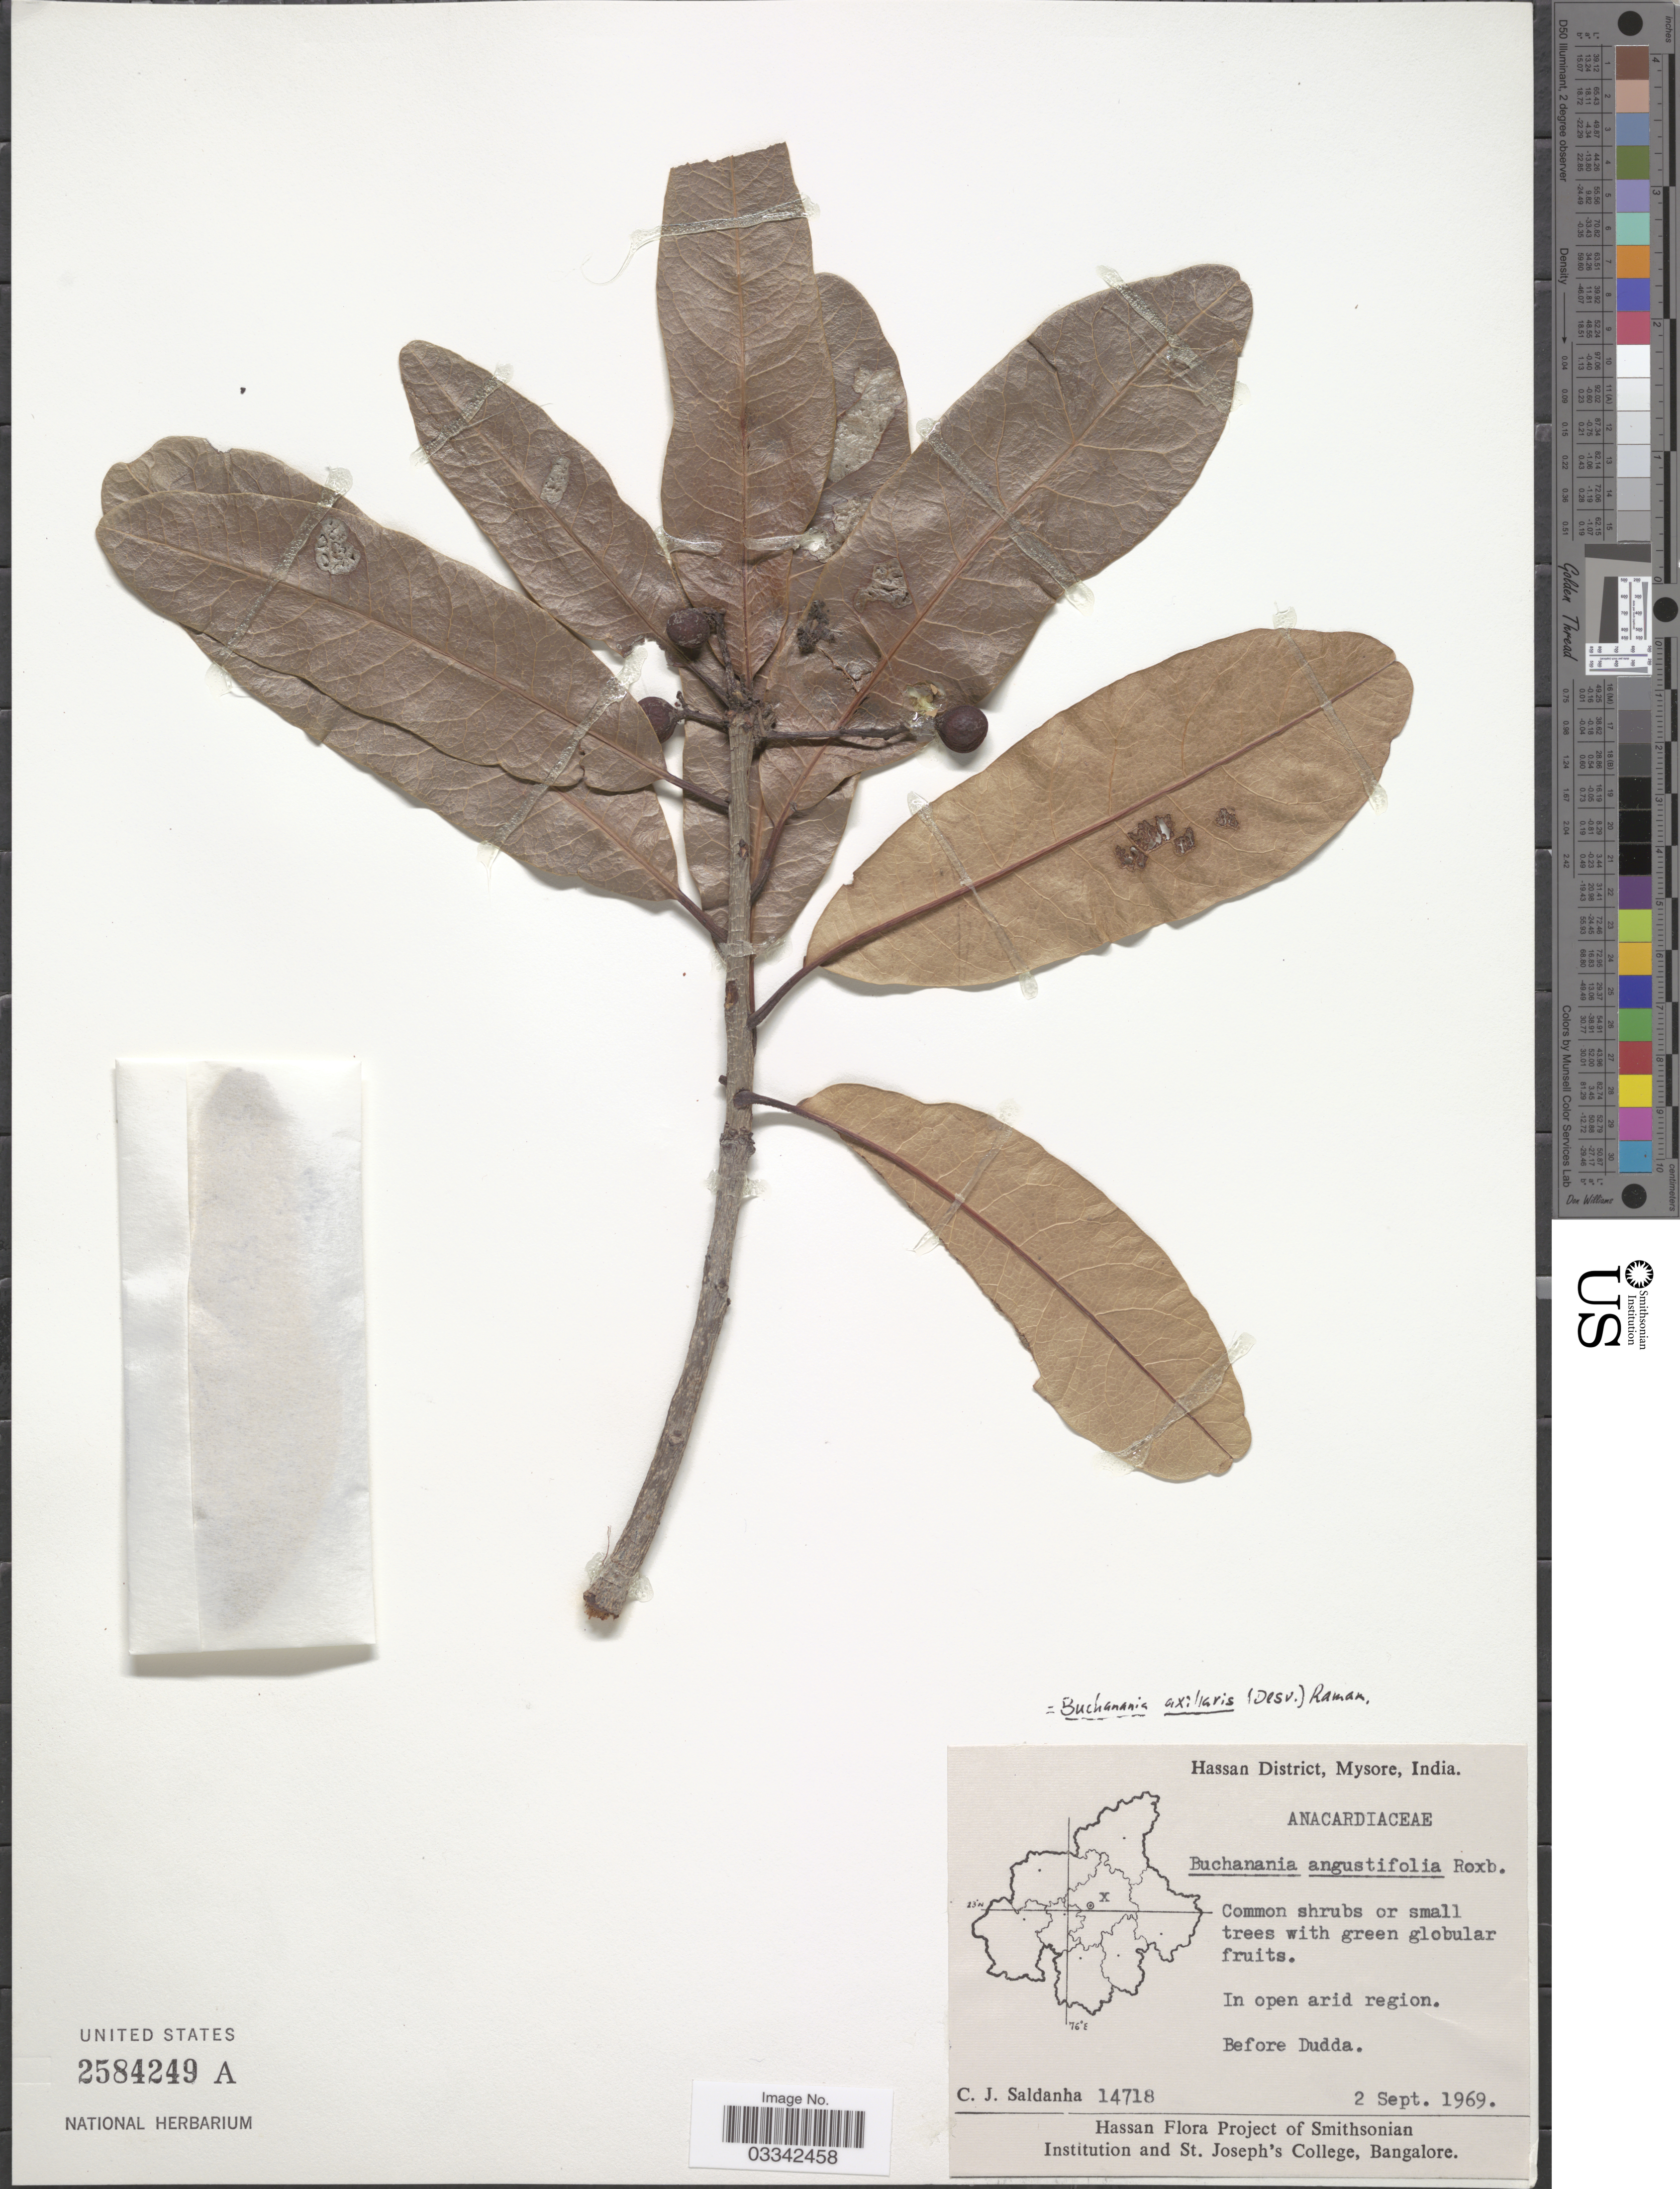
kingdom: Plantae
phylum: Tracheophyta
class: Magnoliopsida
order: Sapindales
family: Anacardiaceae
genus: Buchanania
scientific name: Buchanania axillaris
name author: Ramamoorthy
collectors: C. J. Saldanha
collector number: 14718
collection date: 1969-09-02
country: India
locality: Hassan District, Mysore. In open arid region. Before Dudda.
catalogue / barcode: US 2584249A